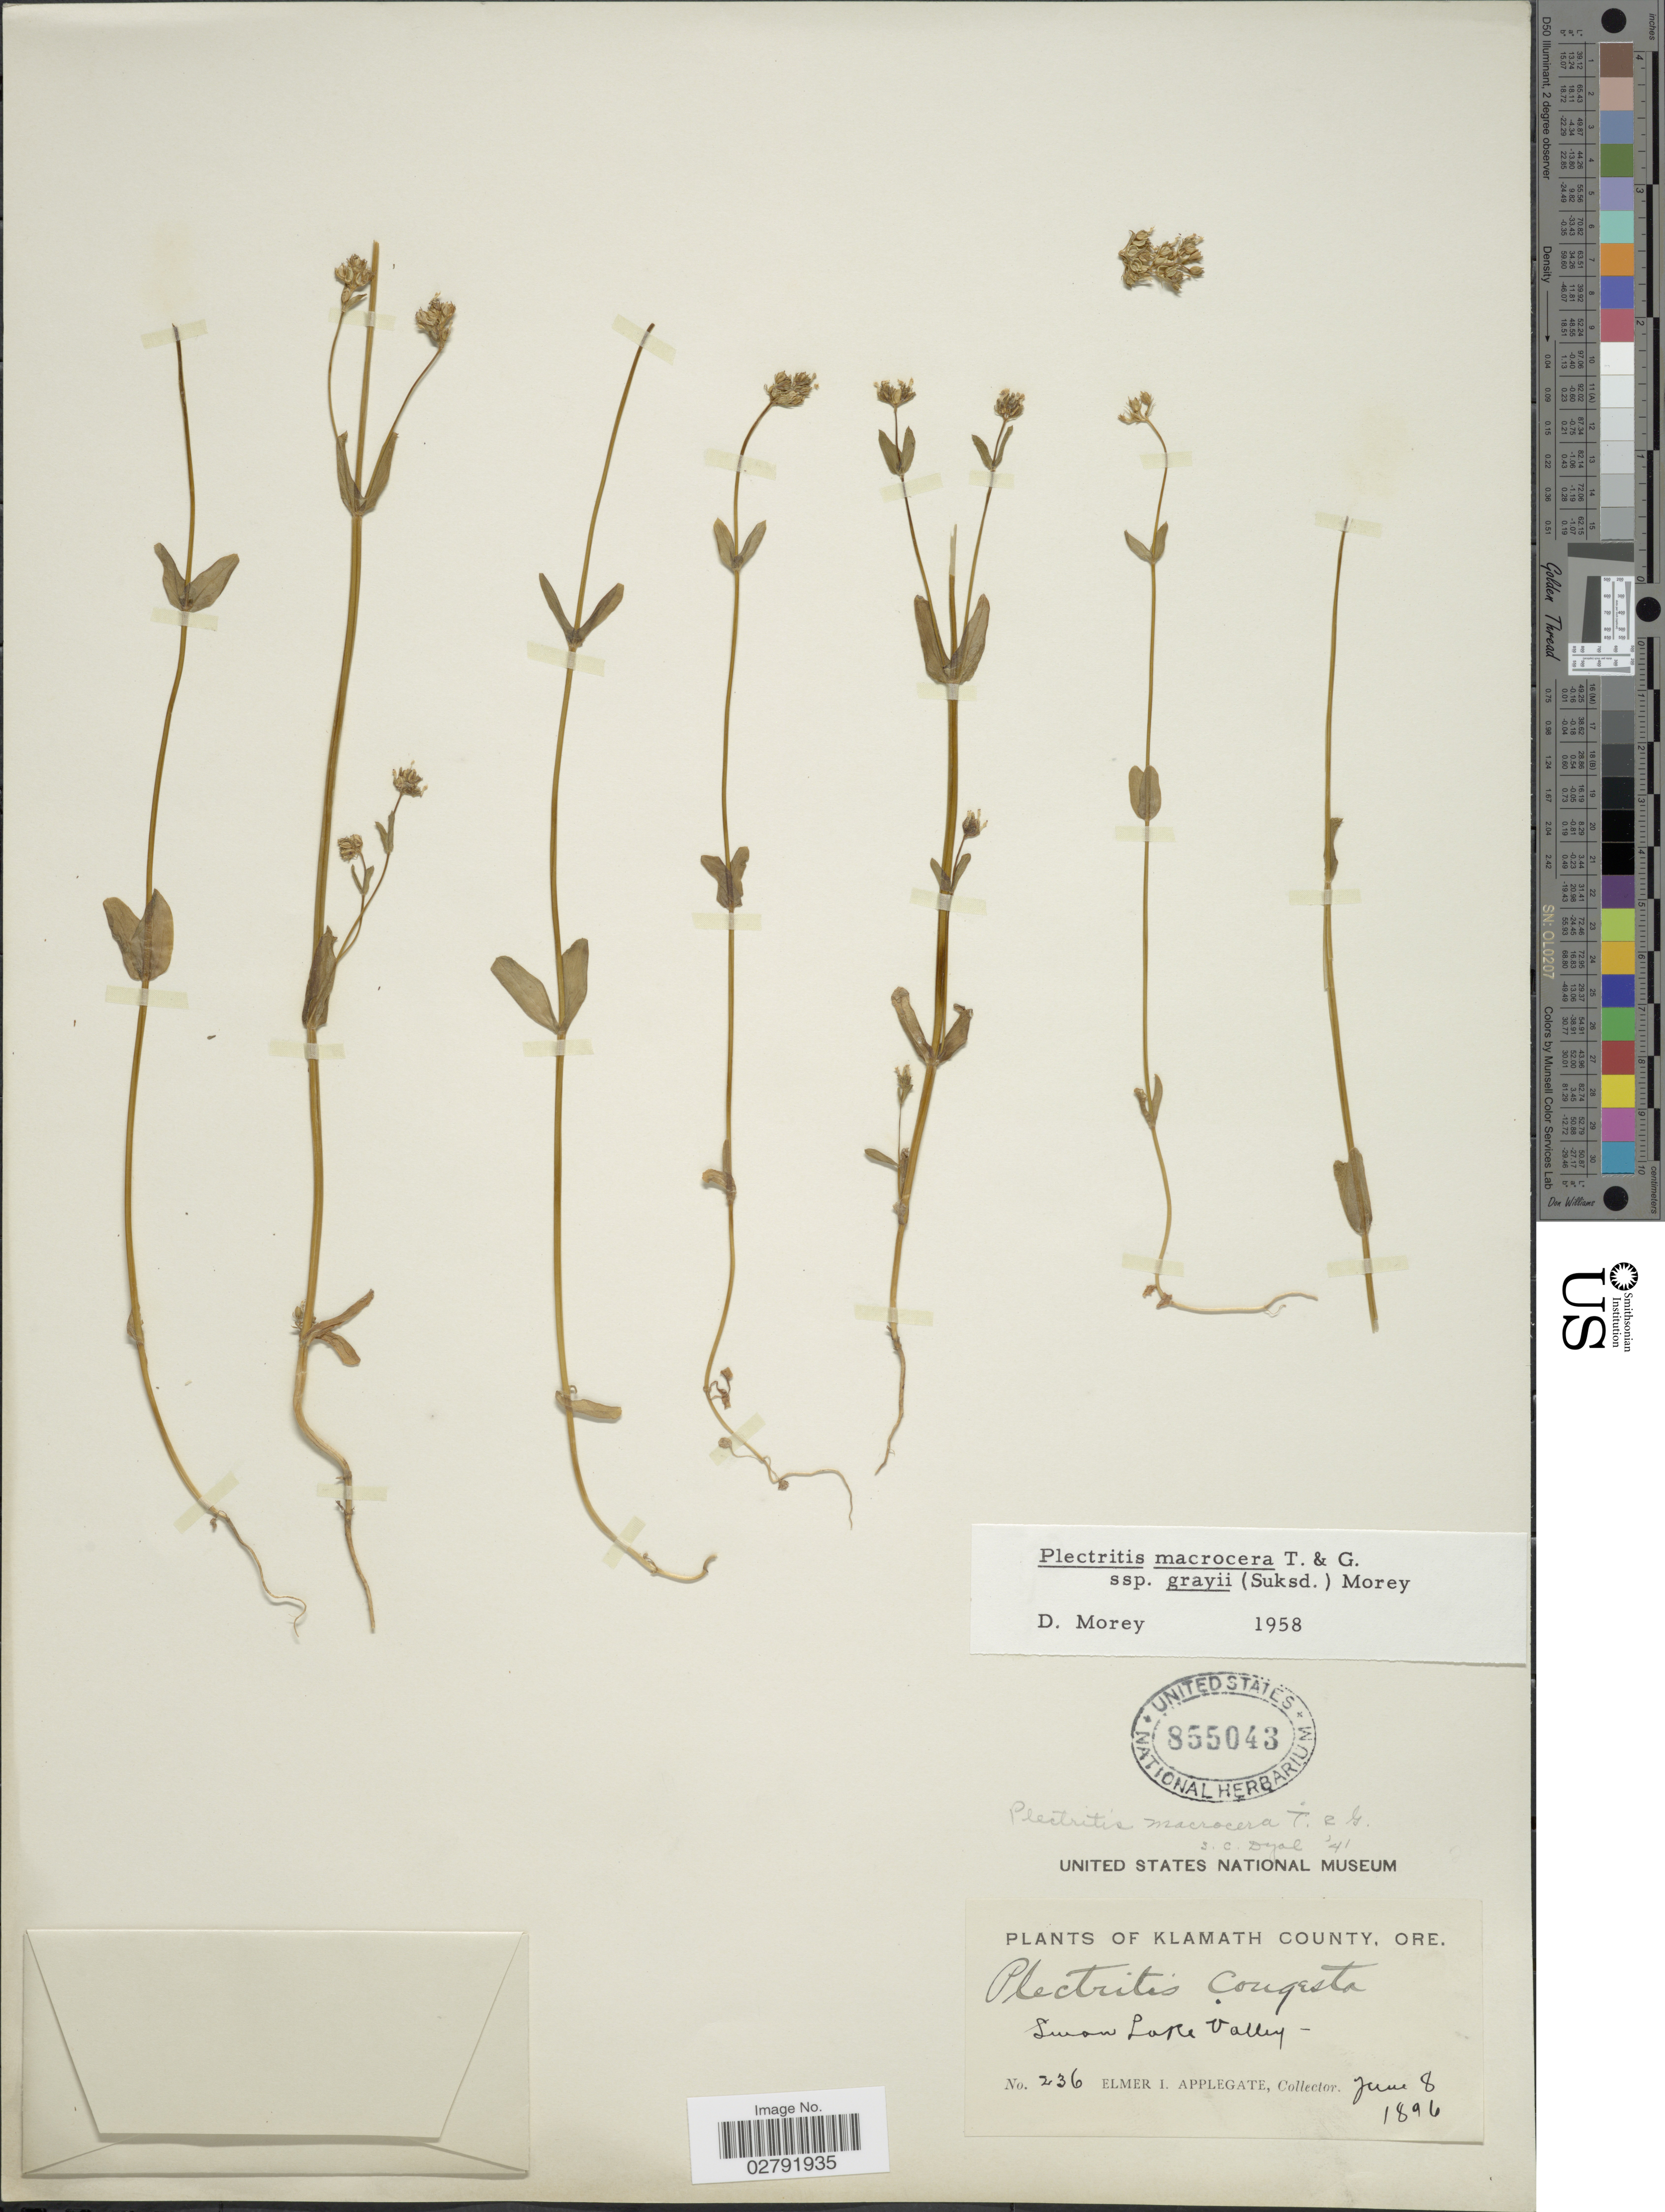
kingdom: Plantae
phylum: Tracheophyta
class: Magnoliopsida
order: Dipsacales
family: Caprifoliaceae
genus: Plectritis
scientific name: Plectritis macrocera subsp. grayi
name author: (Suksd.) Morey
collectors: E. I. Applegate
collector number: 236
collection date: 1896-06-08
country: United States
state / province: Oregon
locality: Klamath County. Swan Lake Valley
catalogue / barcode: US 855043